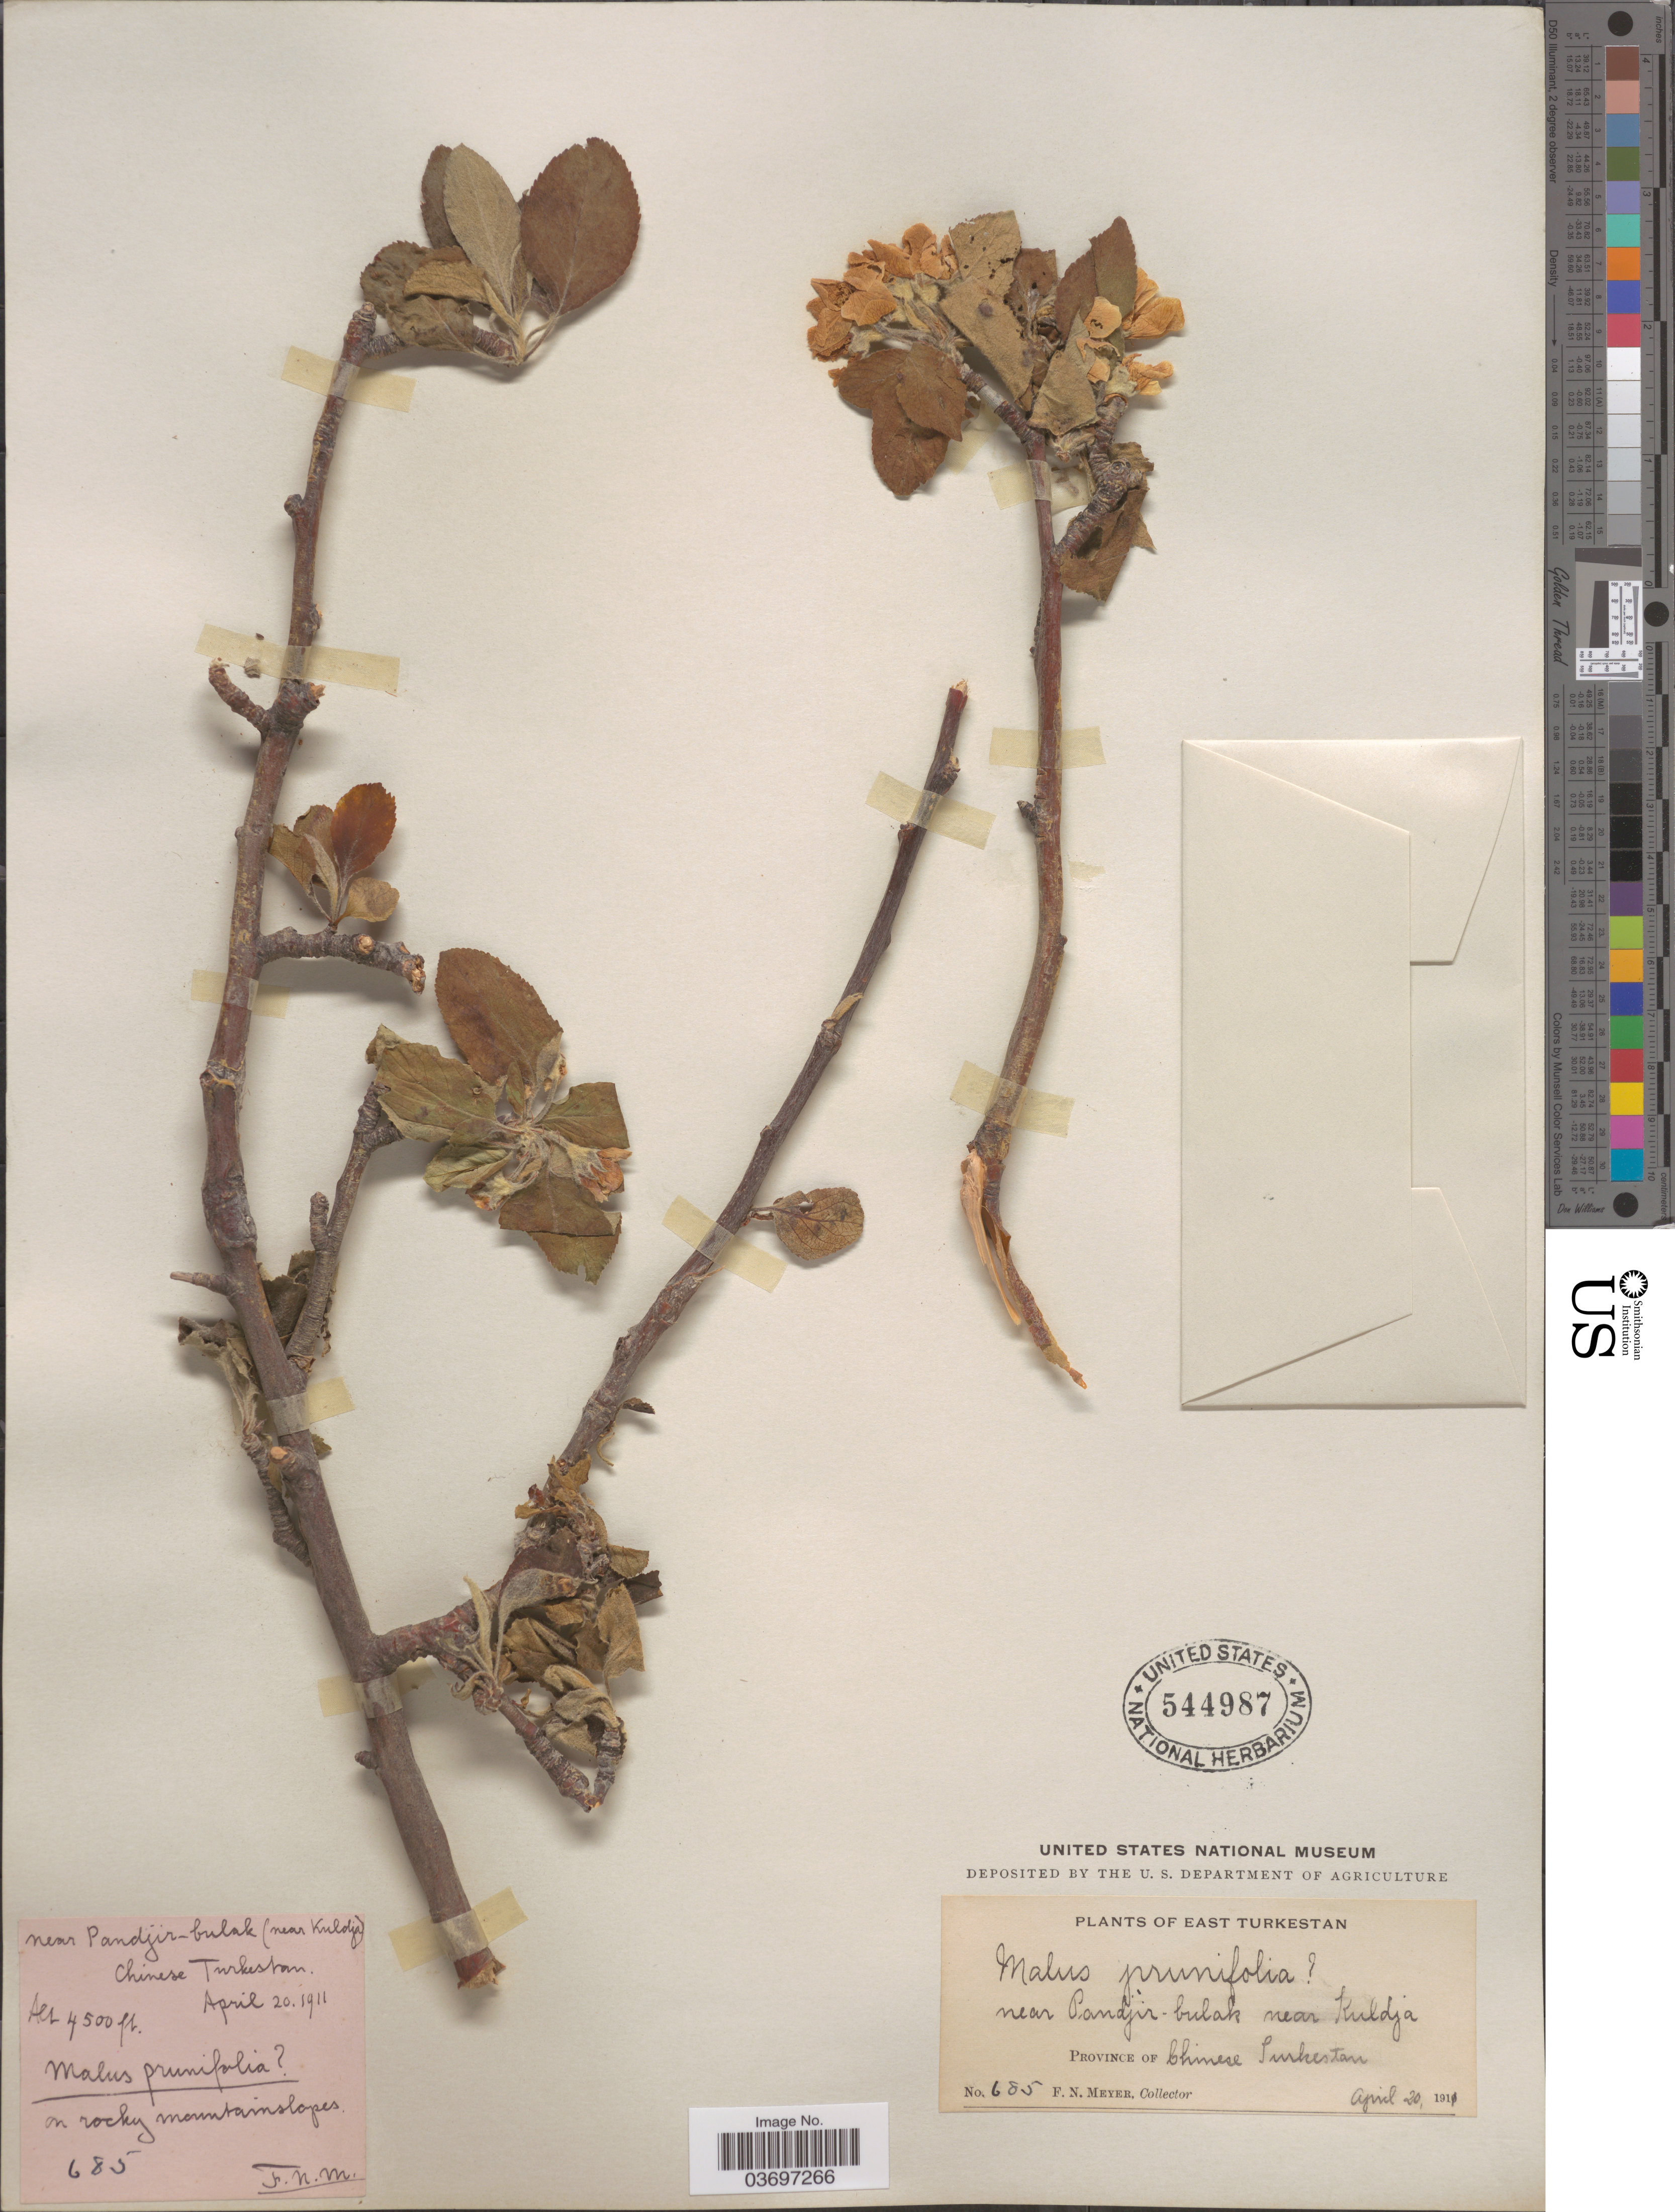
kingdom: Plantae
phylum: Tracheophyta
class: Magnoliopsida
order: Rosales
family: Rosaceae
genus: Malus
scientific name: Malus prunifolia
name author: (Willd.) Borkh.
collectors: F. N. Meyer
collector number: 685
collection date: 1911-04-20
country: China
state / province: Xinjiang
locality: East Turkestan. Near Pandjir-bulak near Kuldja. Province of Chinese Turkestan. On rocky mountains slopes.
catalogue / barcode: US 544987